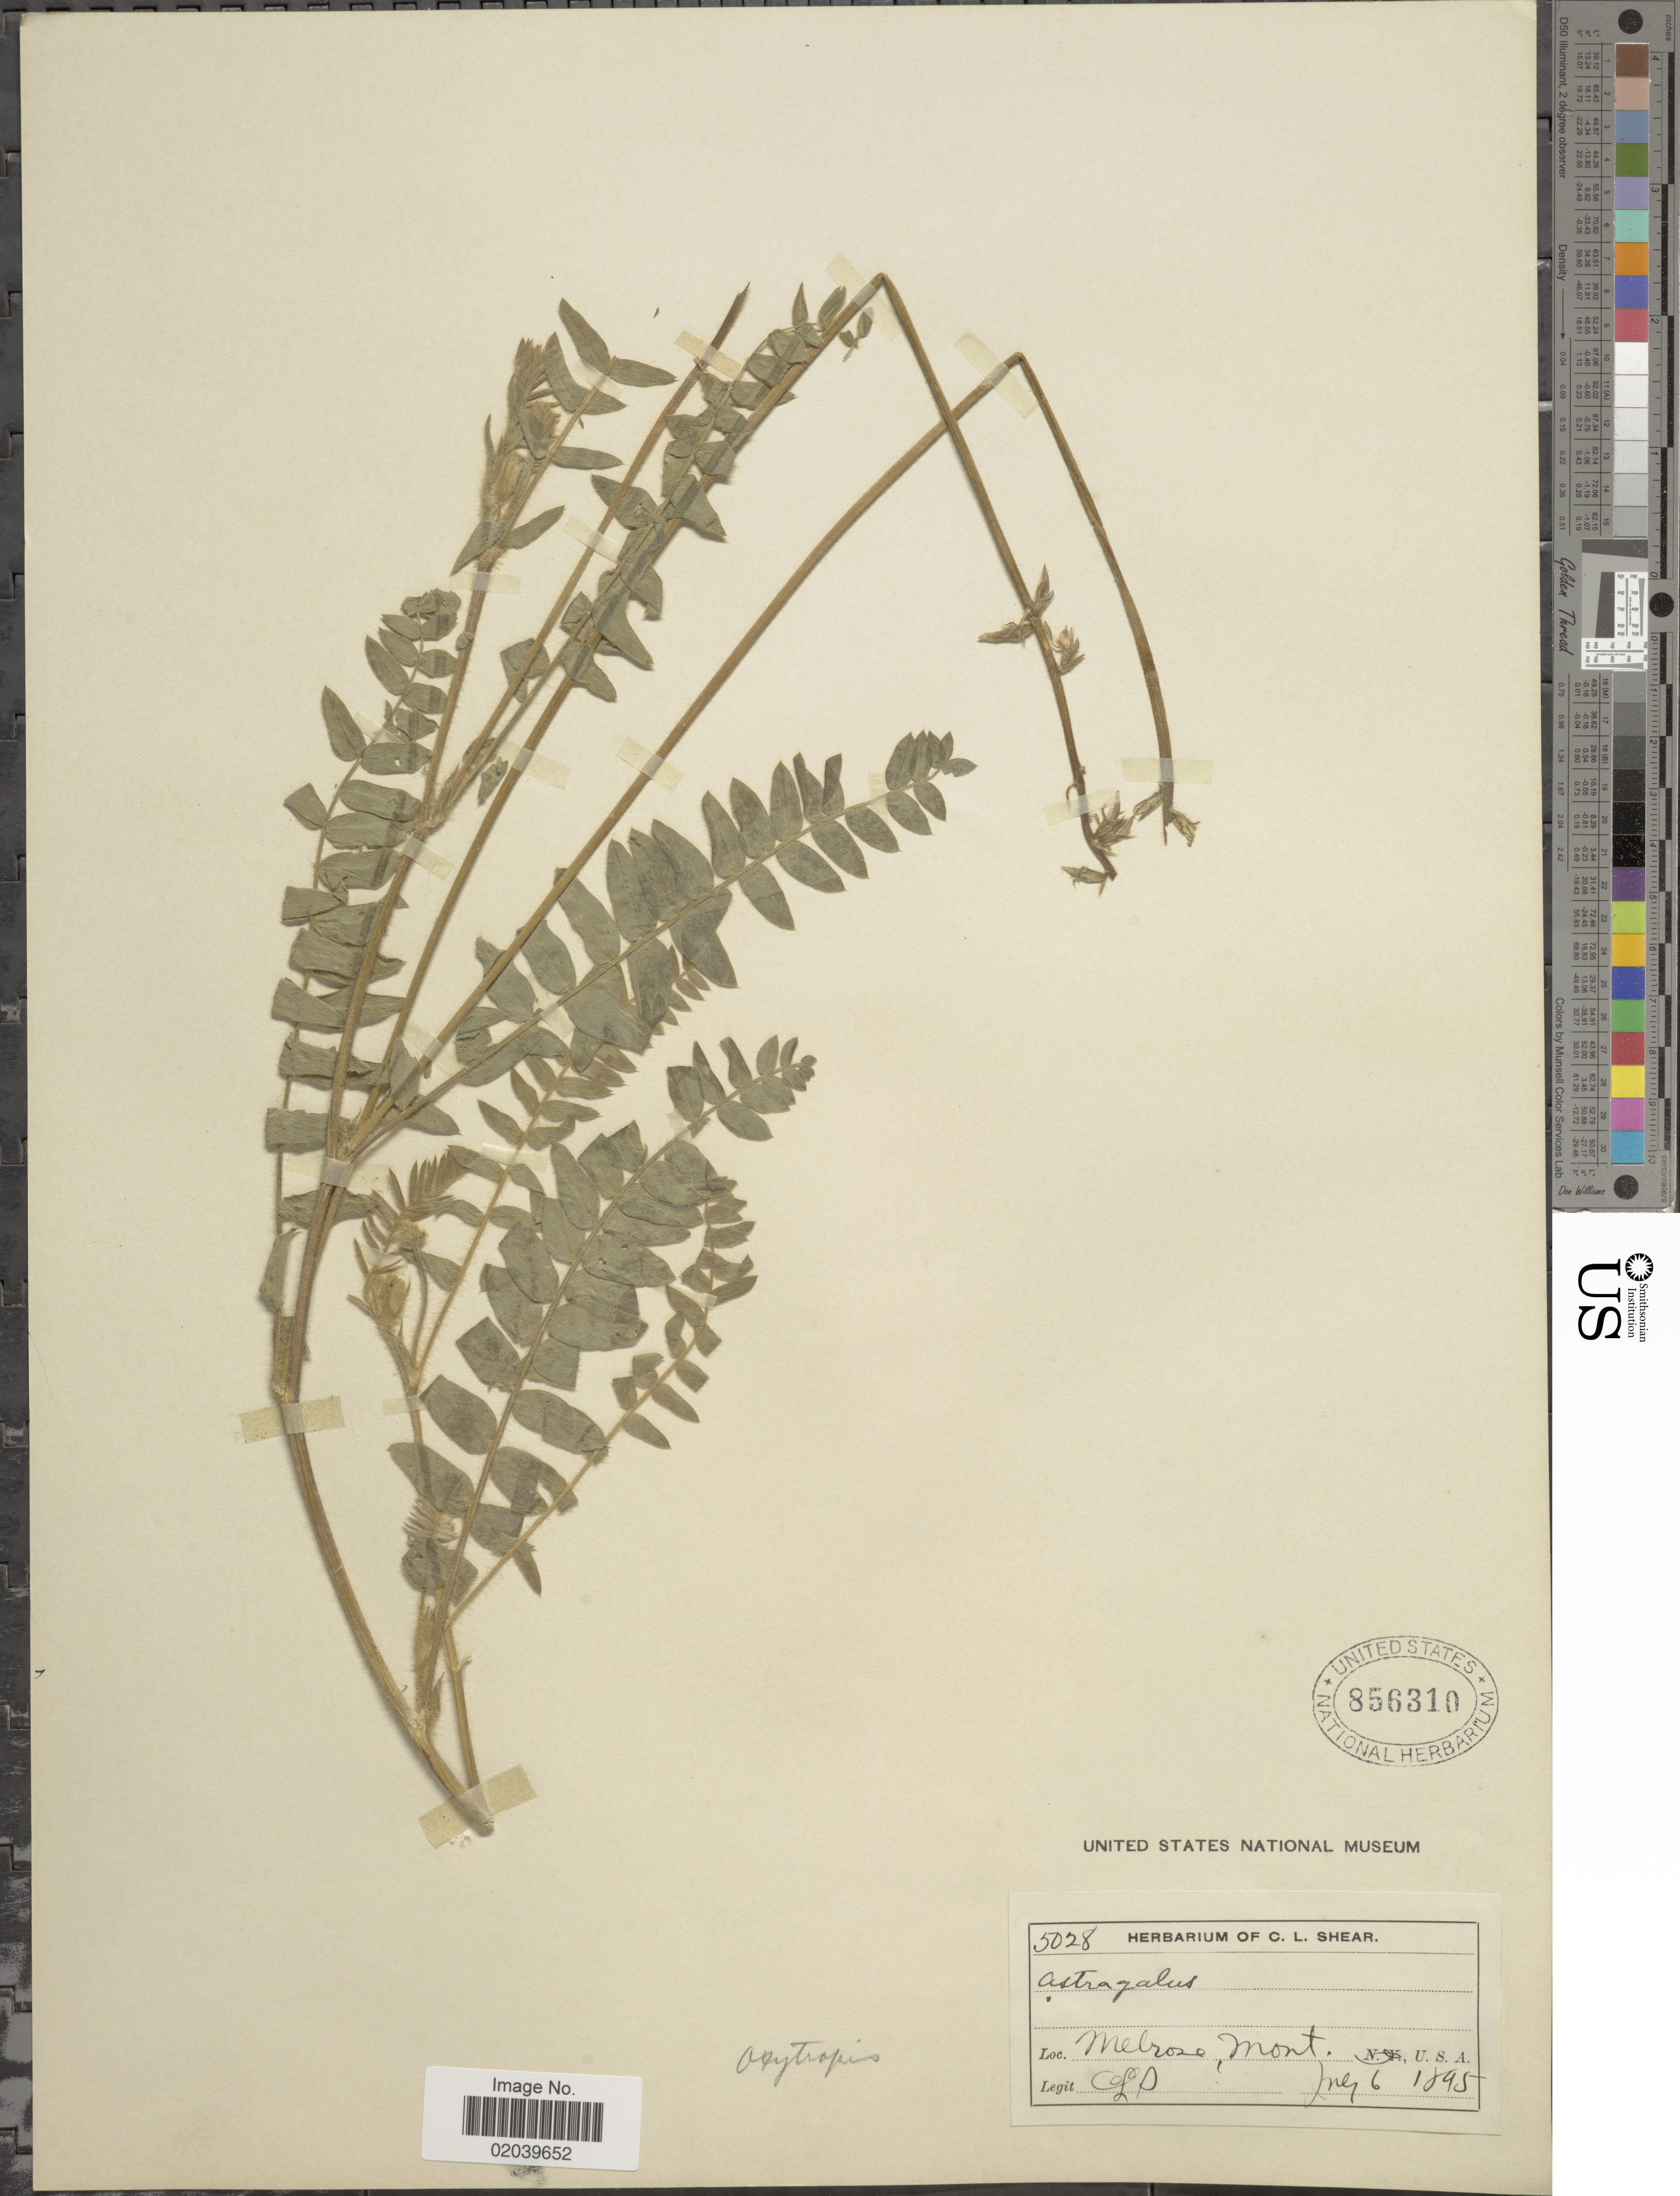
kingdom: Plantae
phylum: Tracheophyta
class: Magnoliopsida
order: Fabales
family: Fabaceae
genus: Oxytropis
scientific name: Oxytropis deflexa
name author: (Pall.) DC.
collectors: C. L. Shear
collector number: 5028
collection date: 1895-07-06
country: United States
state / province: Montana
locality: Melrose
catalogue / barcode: US 856310